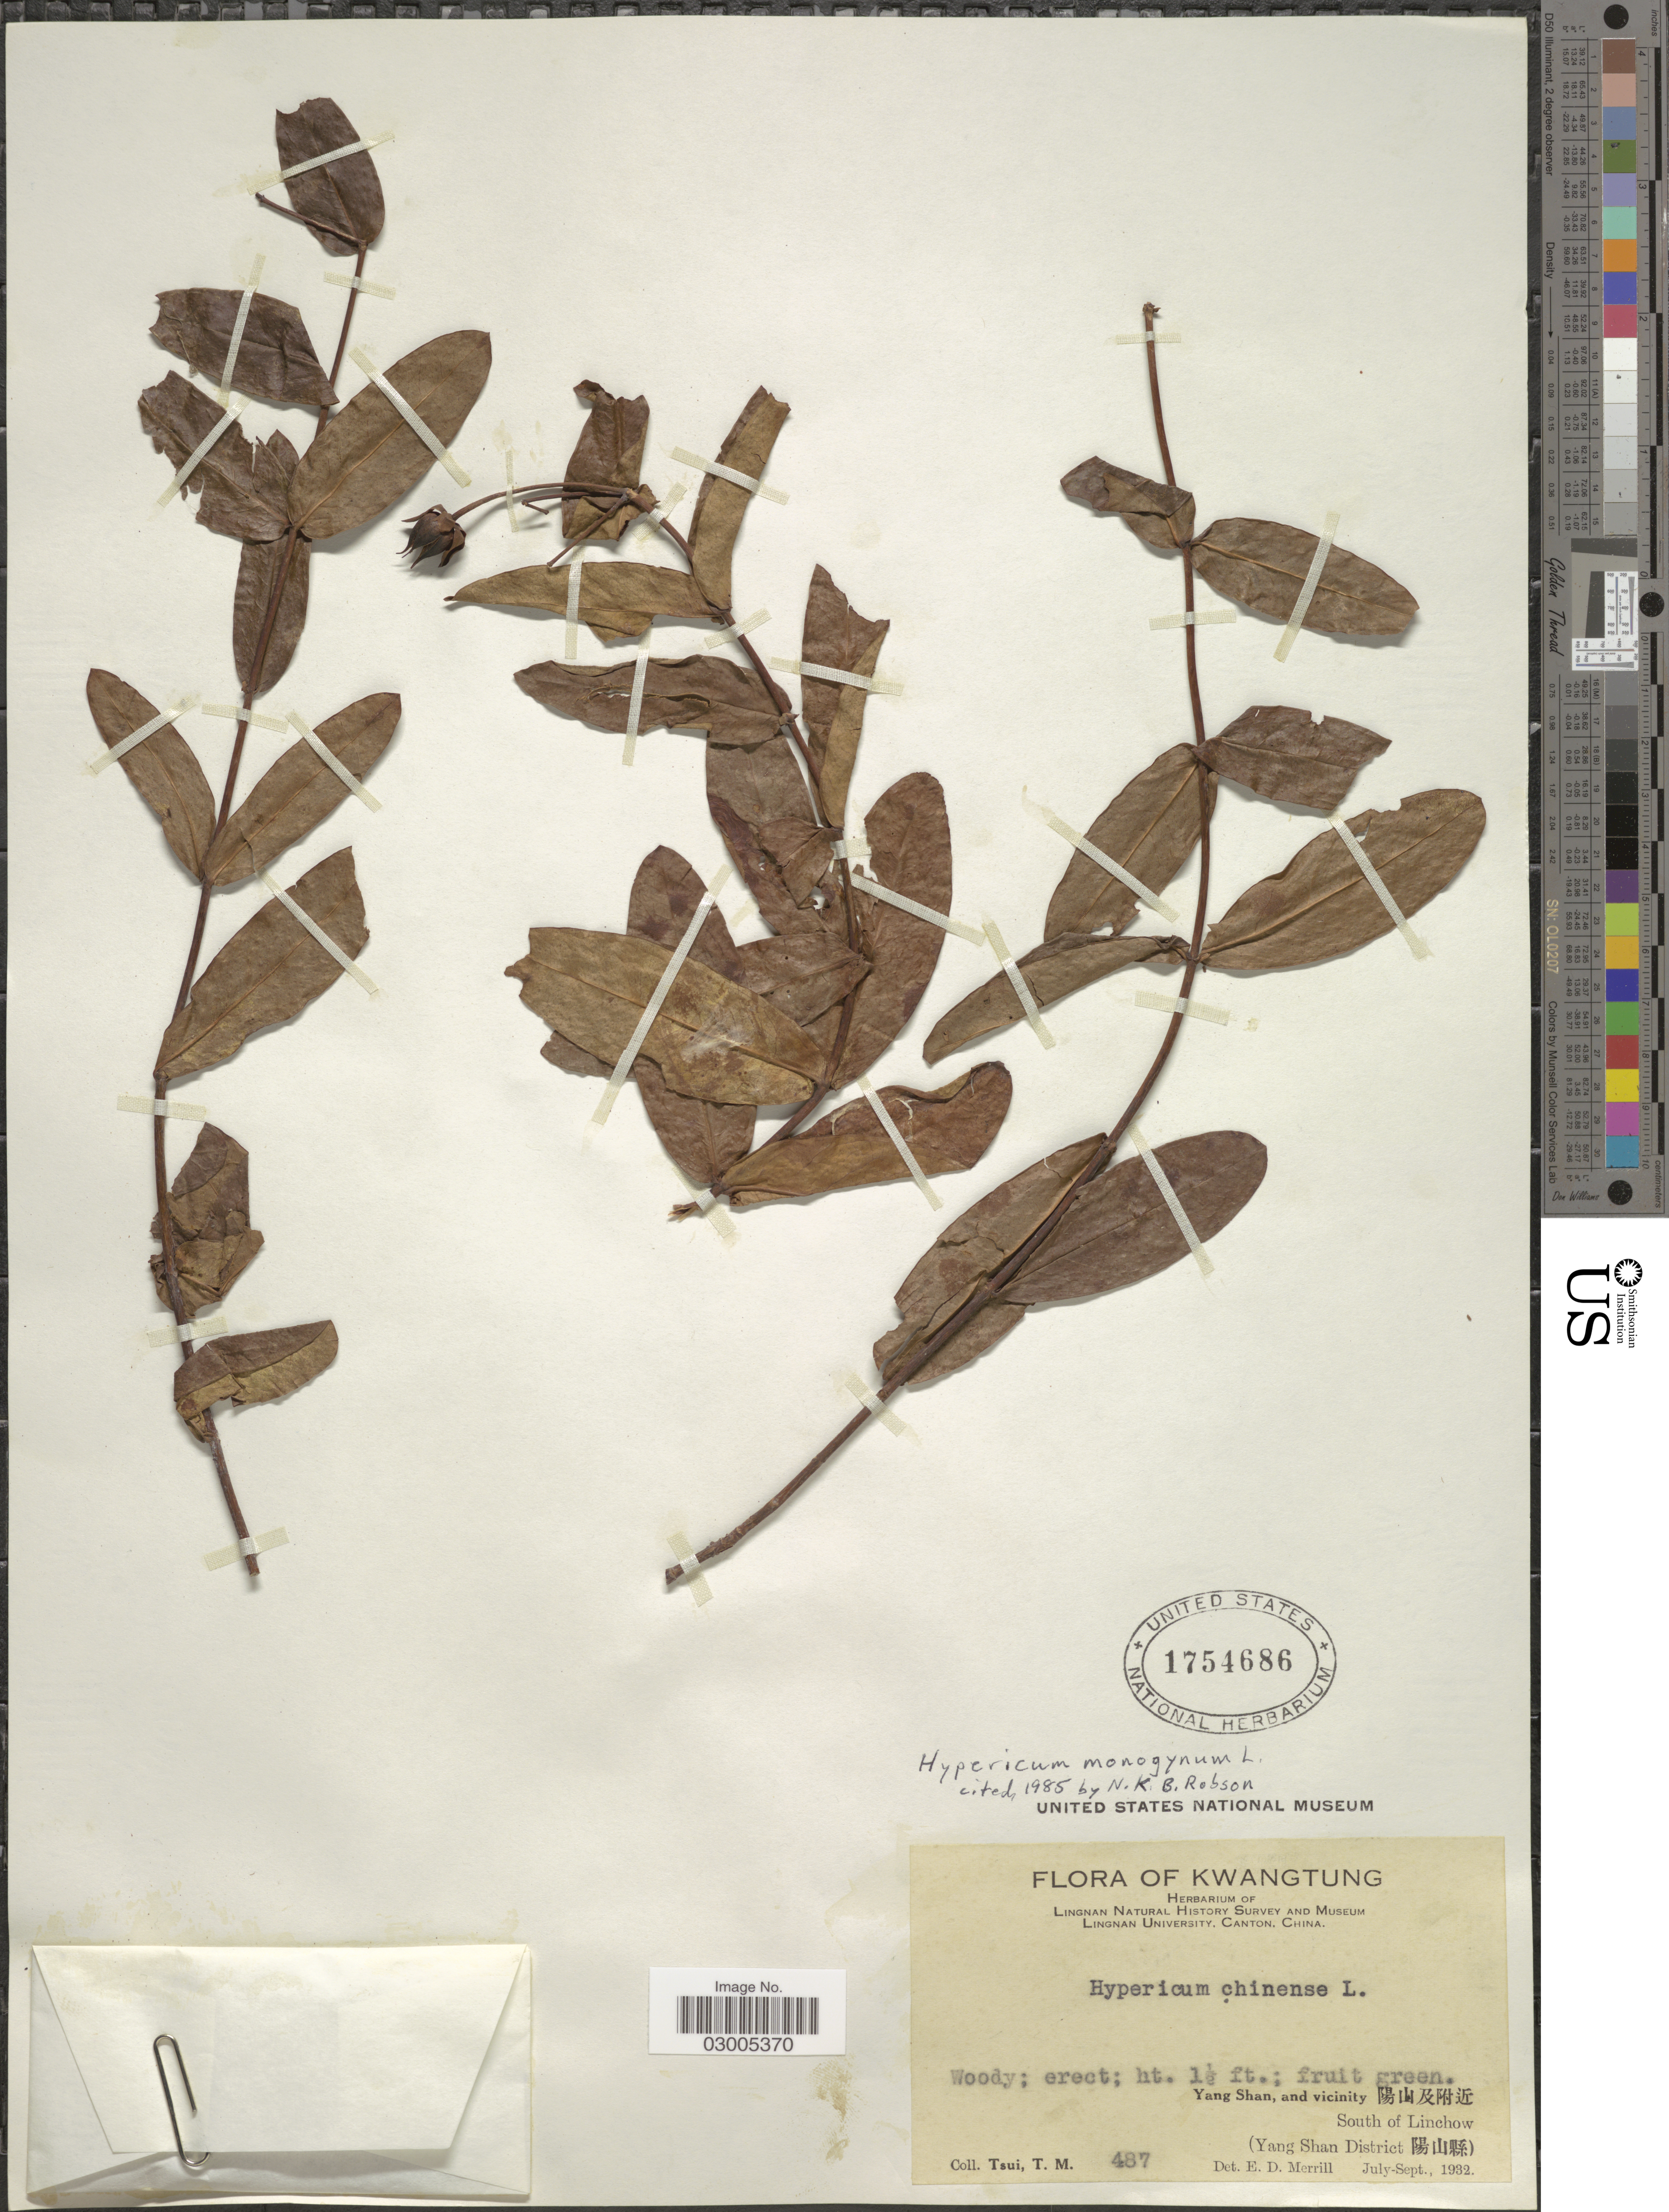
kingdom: Plantae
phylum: Tracheophyta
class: Magnoliopsida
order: Malpighiales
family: Hypericaceae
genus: Hypericum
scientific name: Hypericum monogynum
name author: L.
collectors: T. Tsui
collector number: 487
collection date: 1932-07/1932-09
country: China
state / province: Guangdong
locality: Kwangtung. Yang Shan, and vicinity. South of Linchow (Yang Shan District).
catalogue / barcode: US 1754686